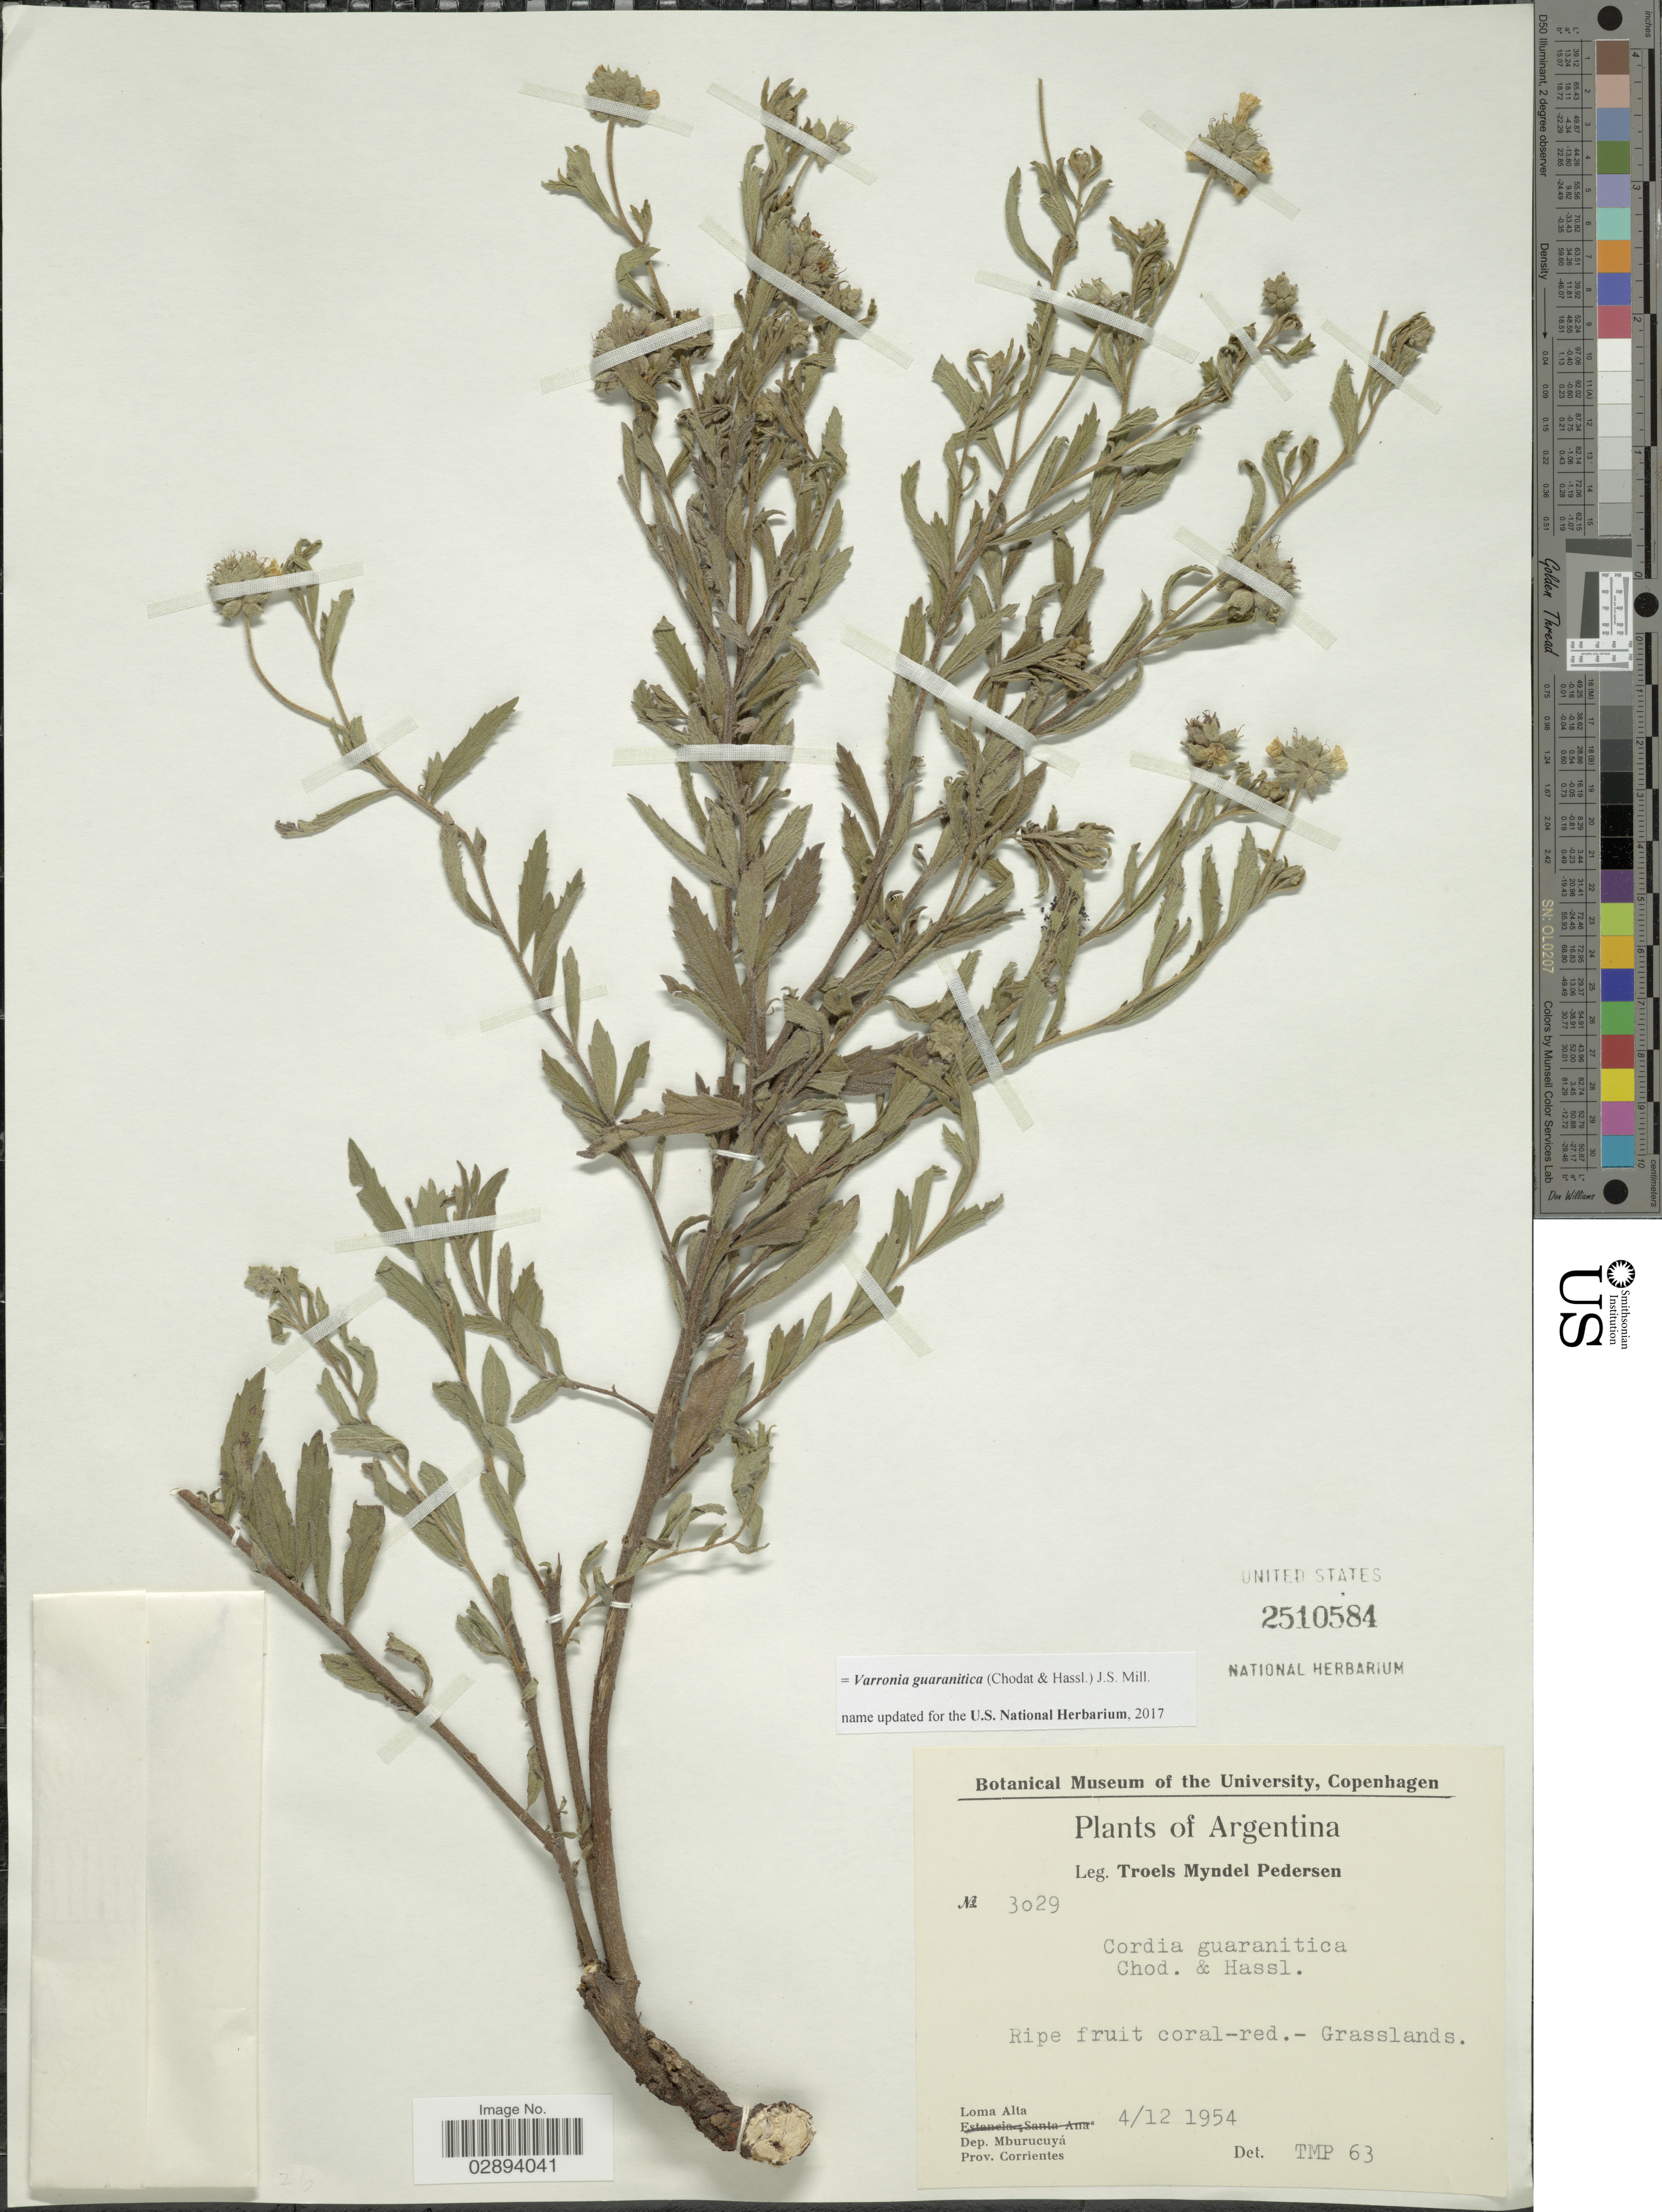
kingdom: Plantae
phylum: Tracheophyta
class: Magnoliopsida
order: Boraginales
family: Cordiaceae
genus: Varronia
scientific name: Varronia guaranitica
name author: (Chodat & Hassl.) J.S. Mill.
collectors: T. Pederson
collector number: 3029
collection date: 1954-12-04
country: Argentina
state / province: Corrientes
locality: Loma Alta, Dep. Mburucuyá.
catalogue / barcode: US 2510584